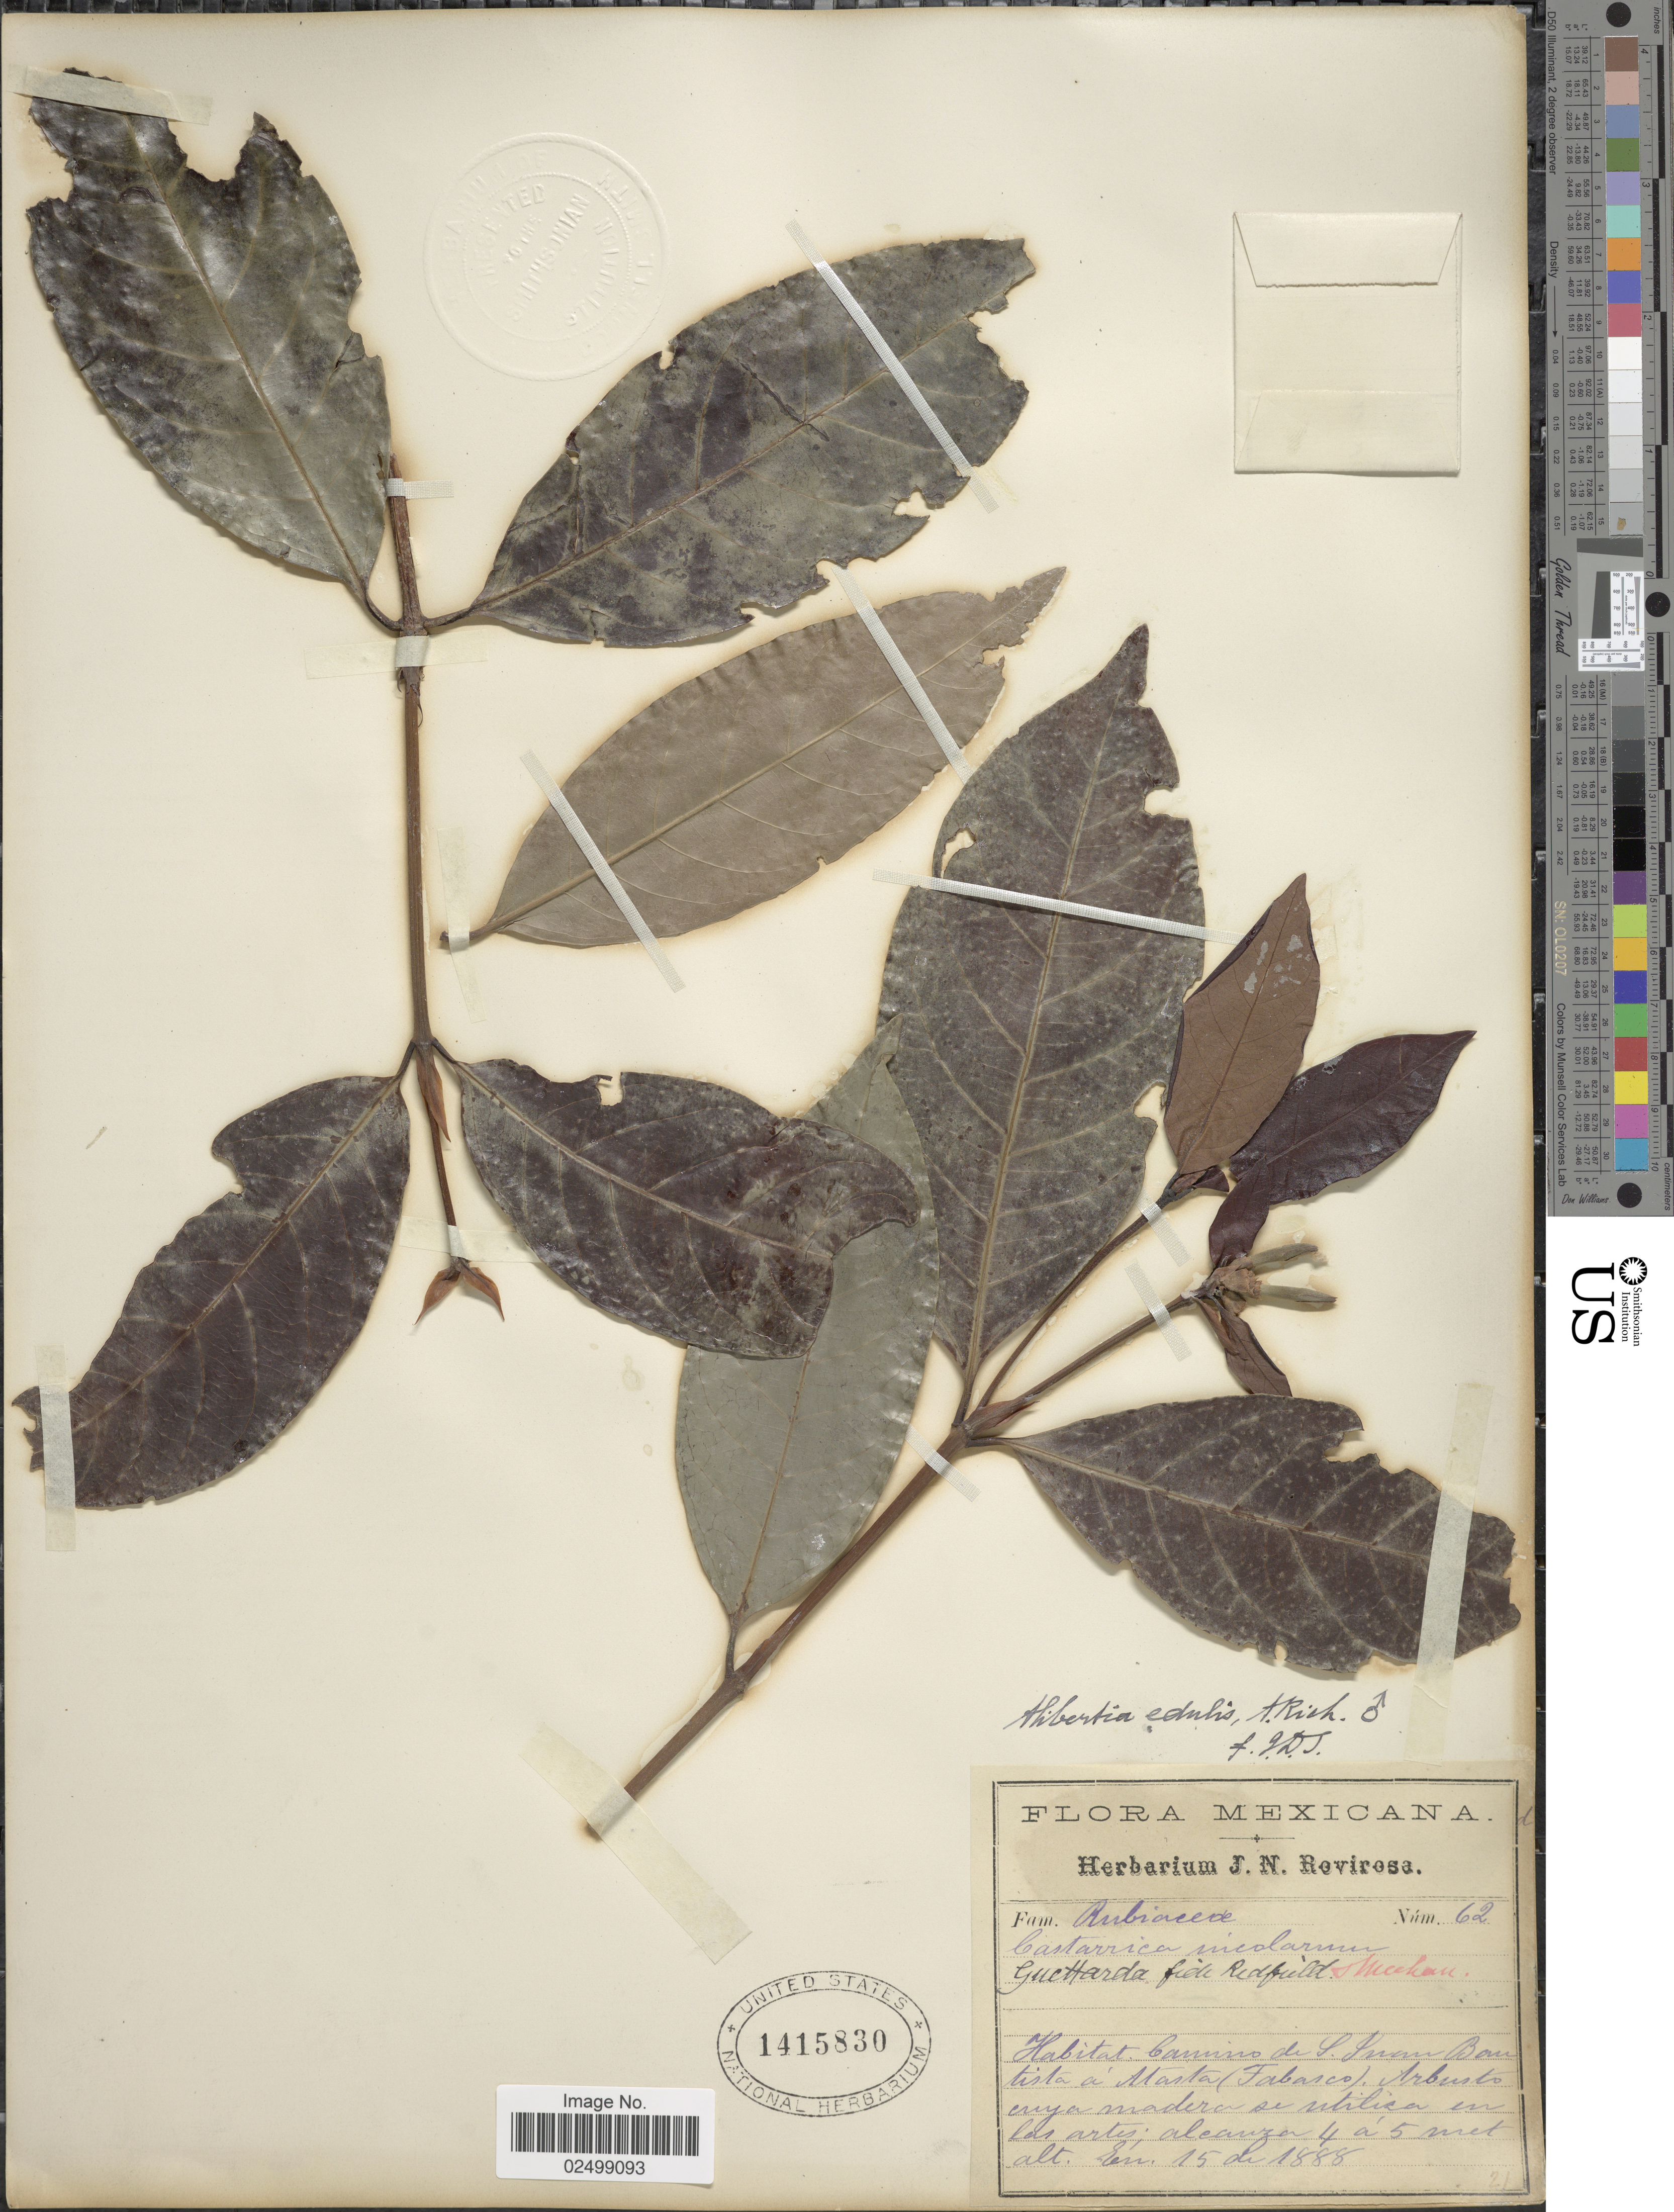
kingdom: Plantae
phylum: Tracheophyta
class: Magnoliopsida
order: Gentianales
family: Rubiaceae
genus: Alibertia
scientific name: Alibertia edulis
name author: (Rich.) A. Rich. ex DC.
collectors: ex herb. J. N. Rovirosa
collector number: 62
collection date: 1888-01-15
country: Mexico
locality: Camino de S. Juan Bautista a Atasta (Tabasco)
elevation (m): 4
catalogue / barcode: US 1415830